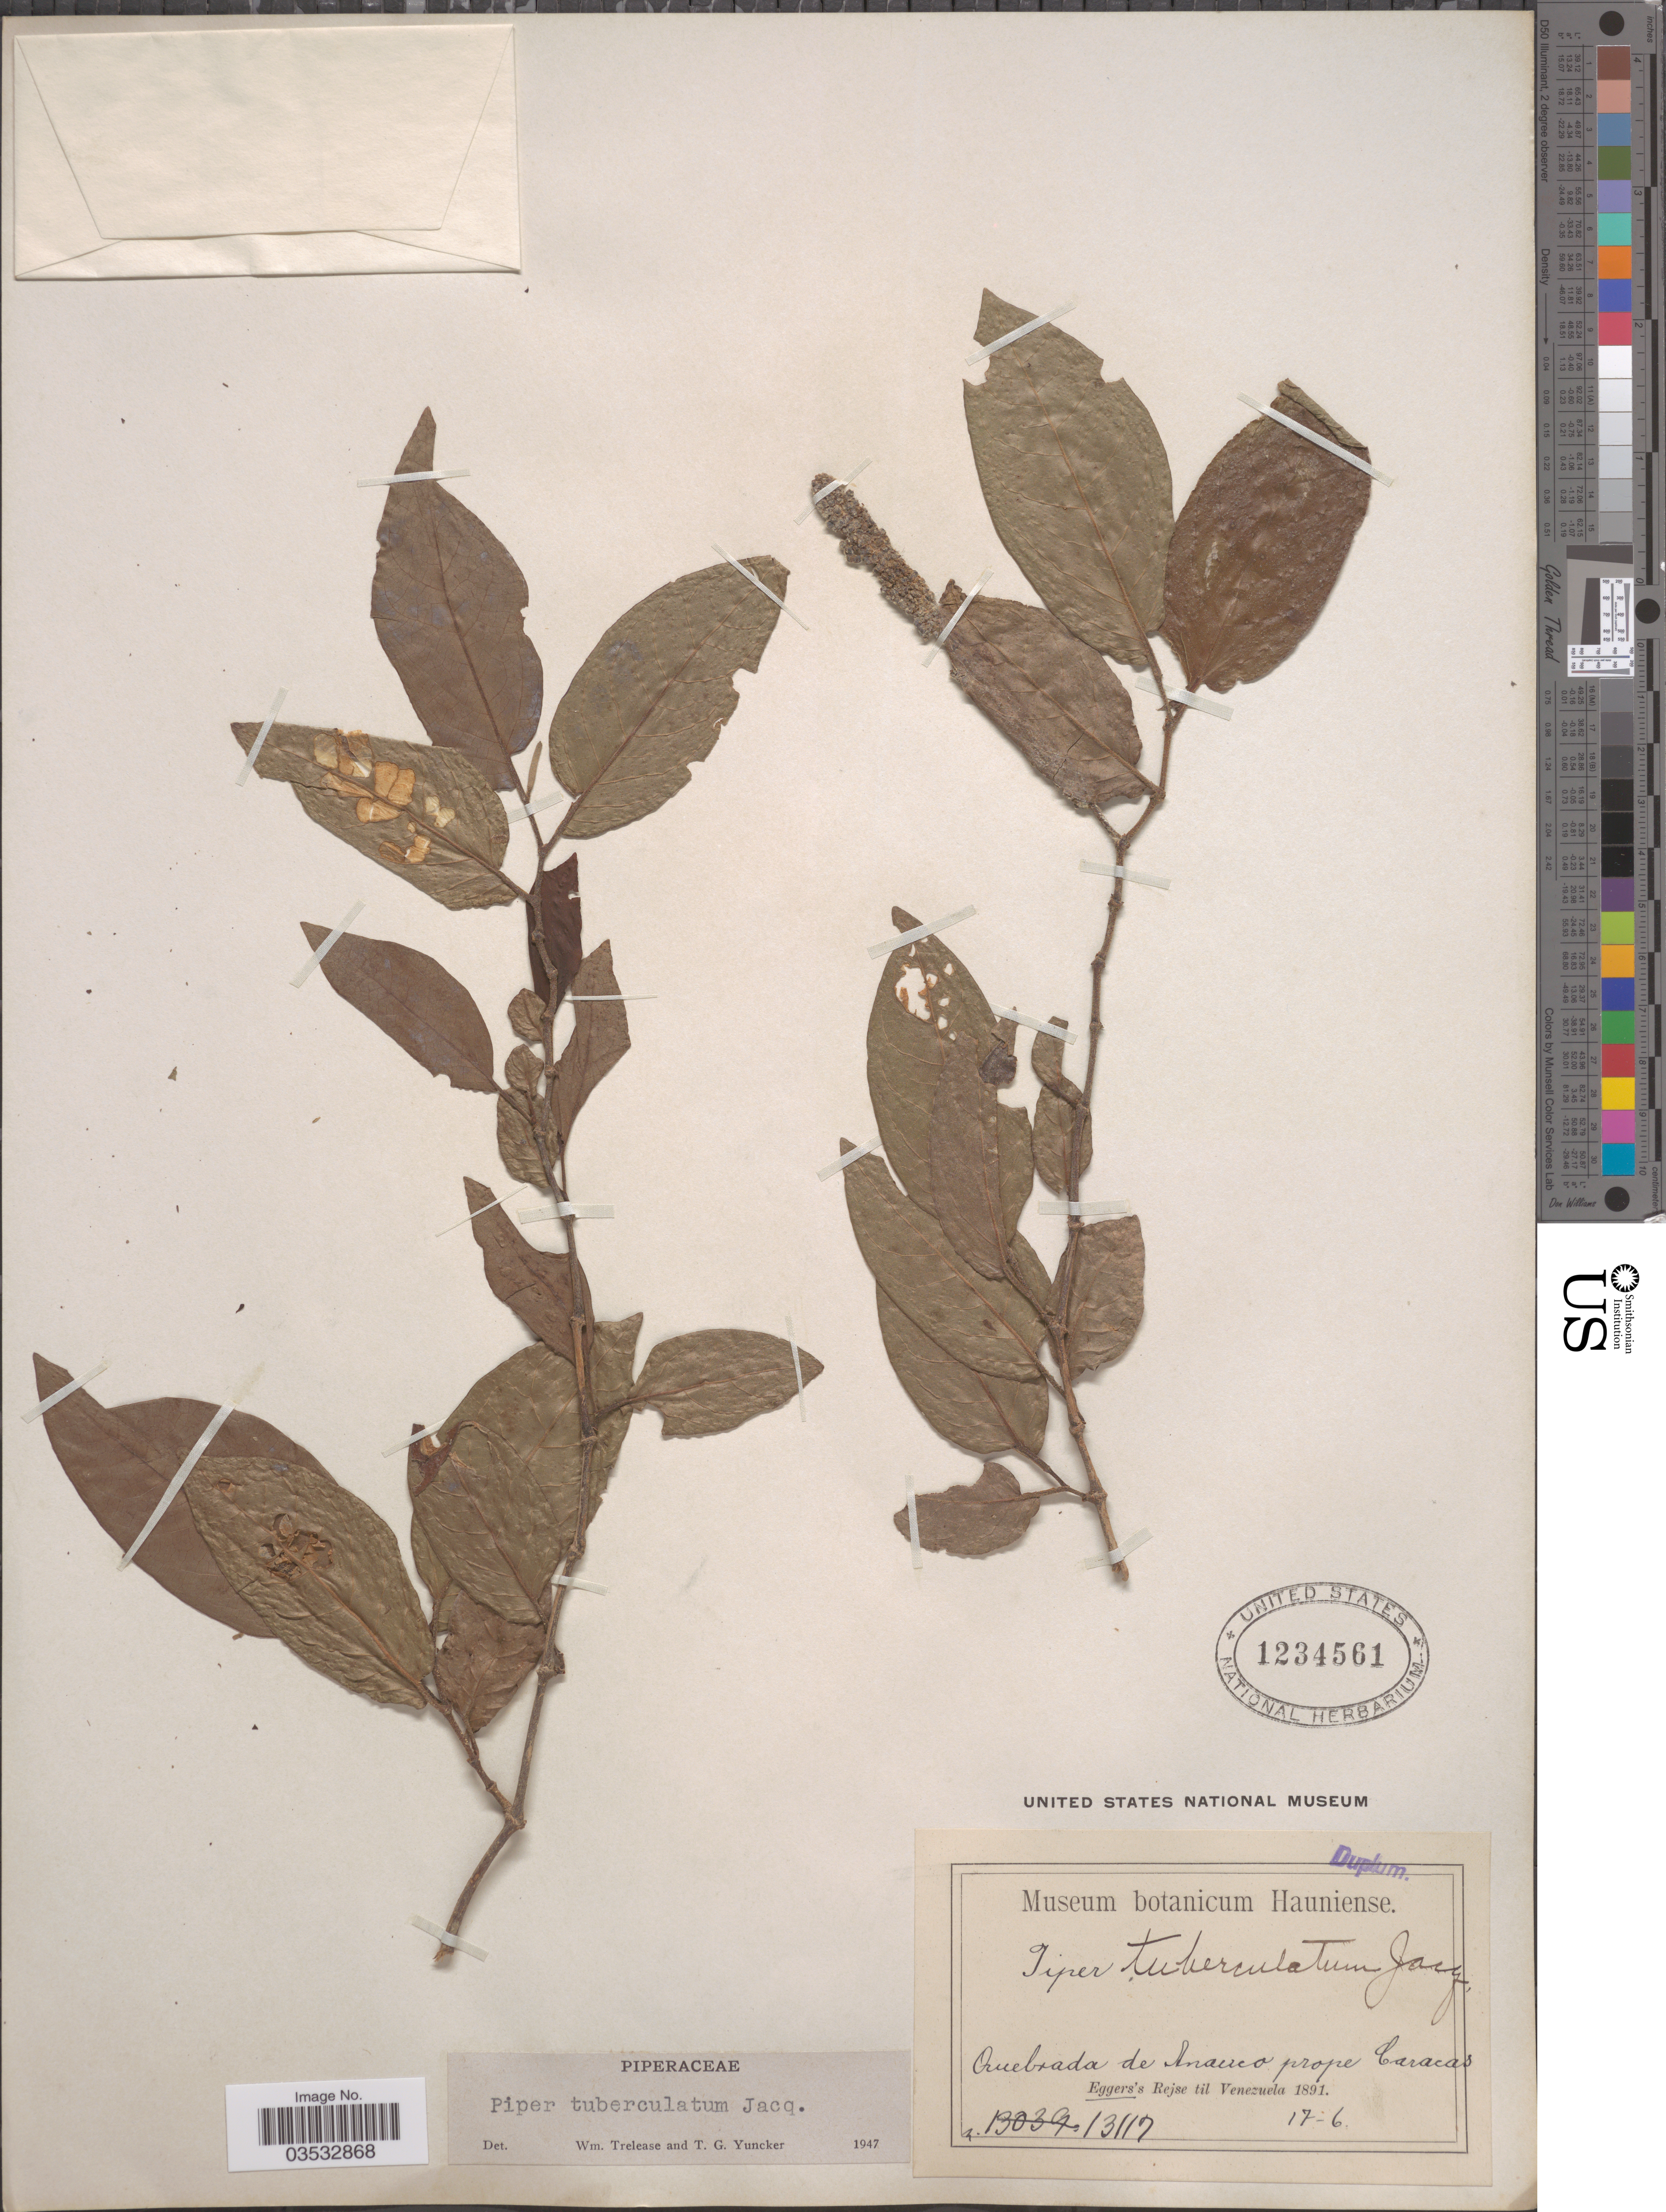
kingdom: Plantae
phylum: Tracheophyta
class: Magnoliopsida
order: Piperales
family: Piperaceae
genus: Piper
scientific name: Piper tuberculatum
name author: Jacq.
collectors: -. Eggers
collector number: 13117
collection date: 1891-06-17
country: Venezuela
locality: Quebrada de Anauco prope Caracas.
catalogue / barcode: US 1234561